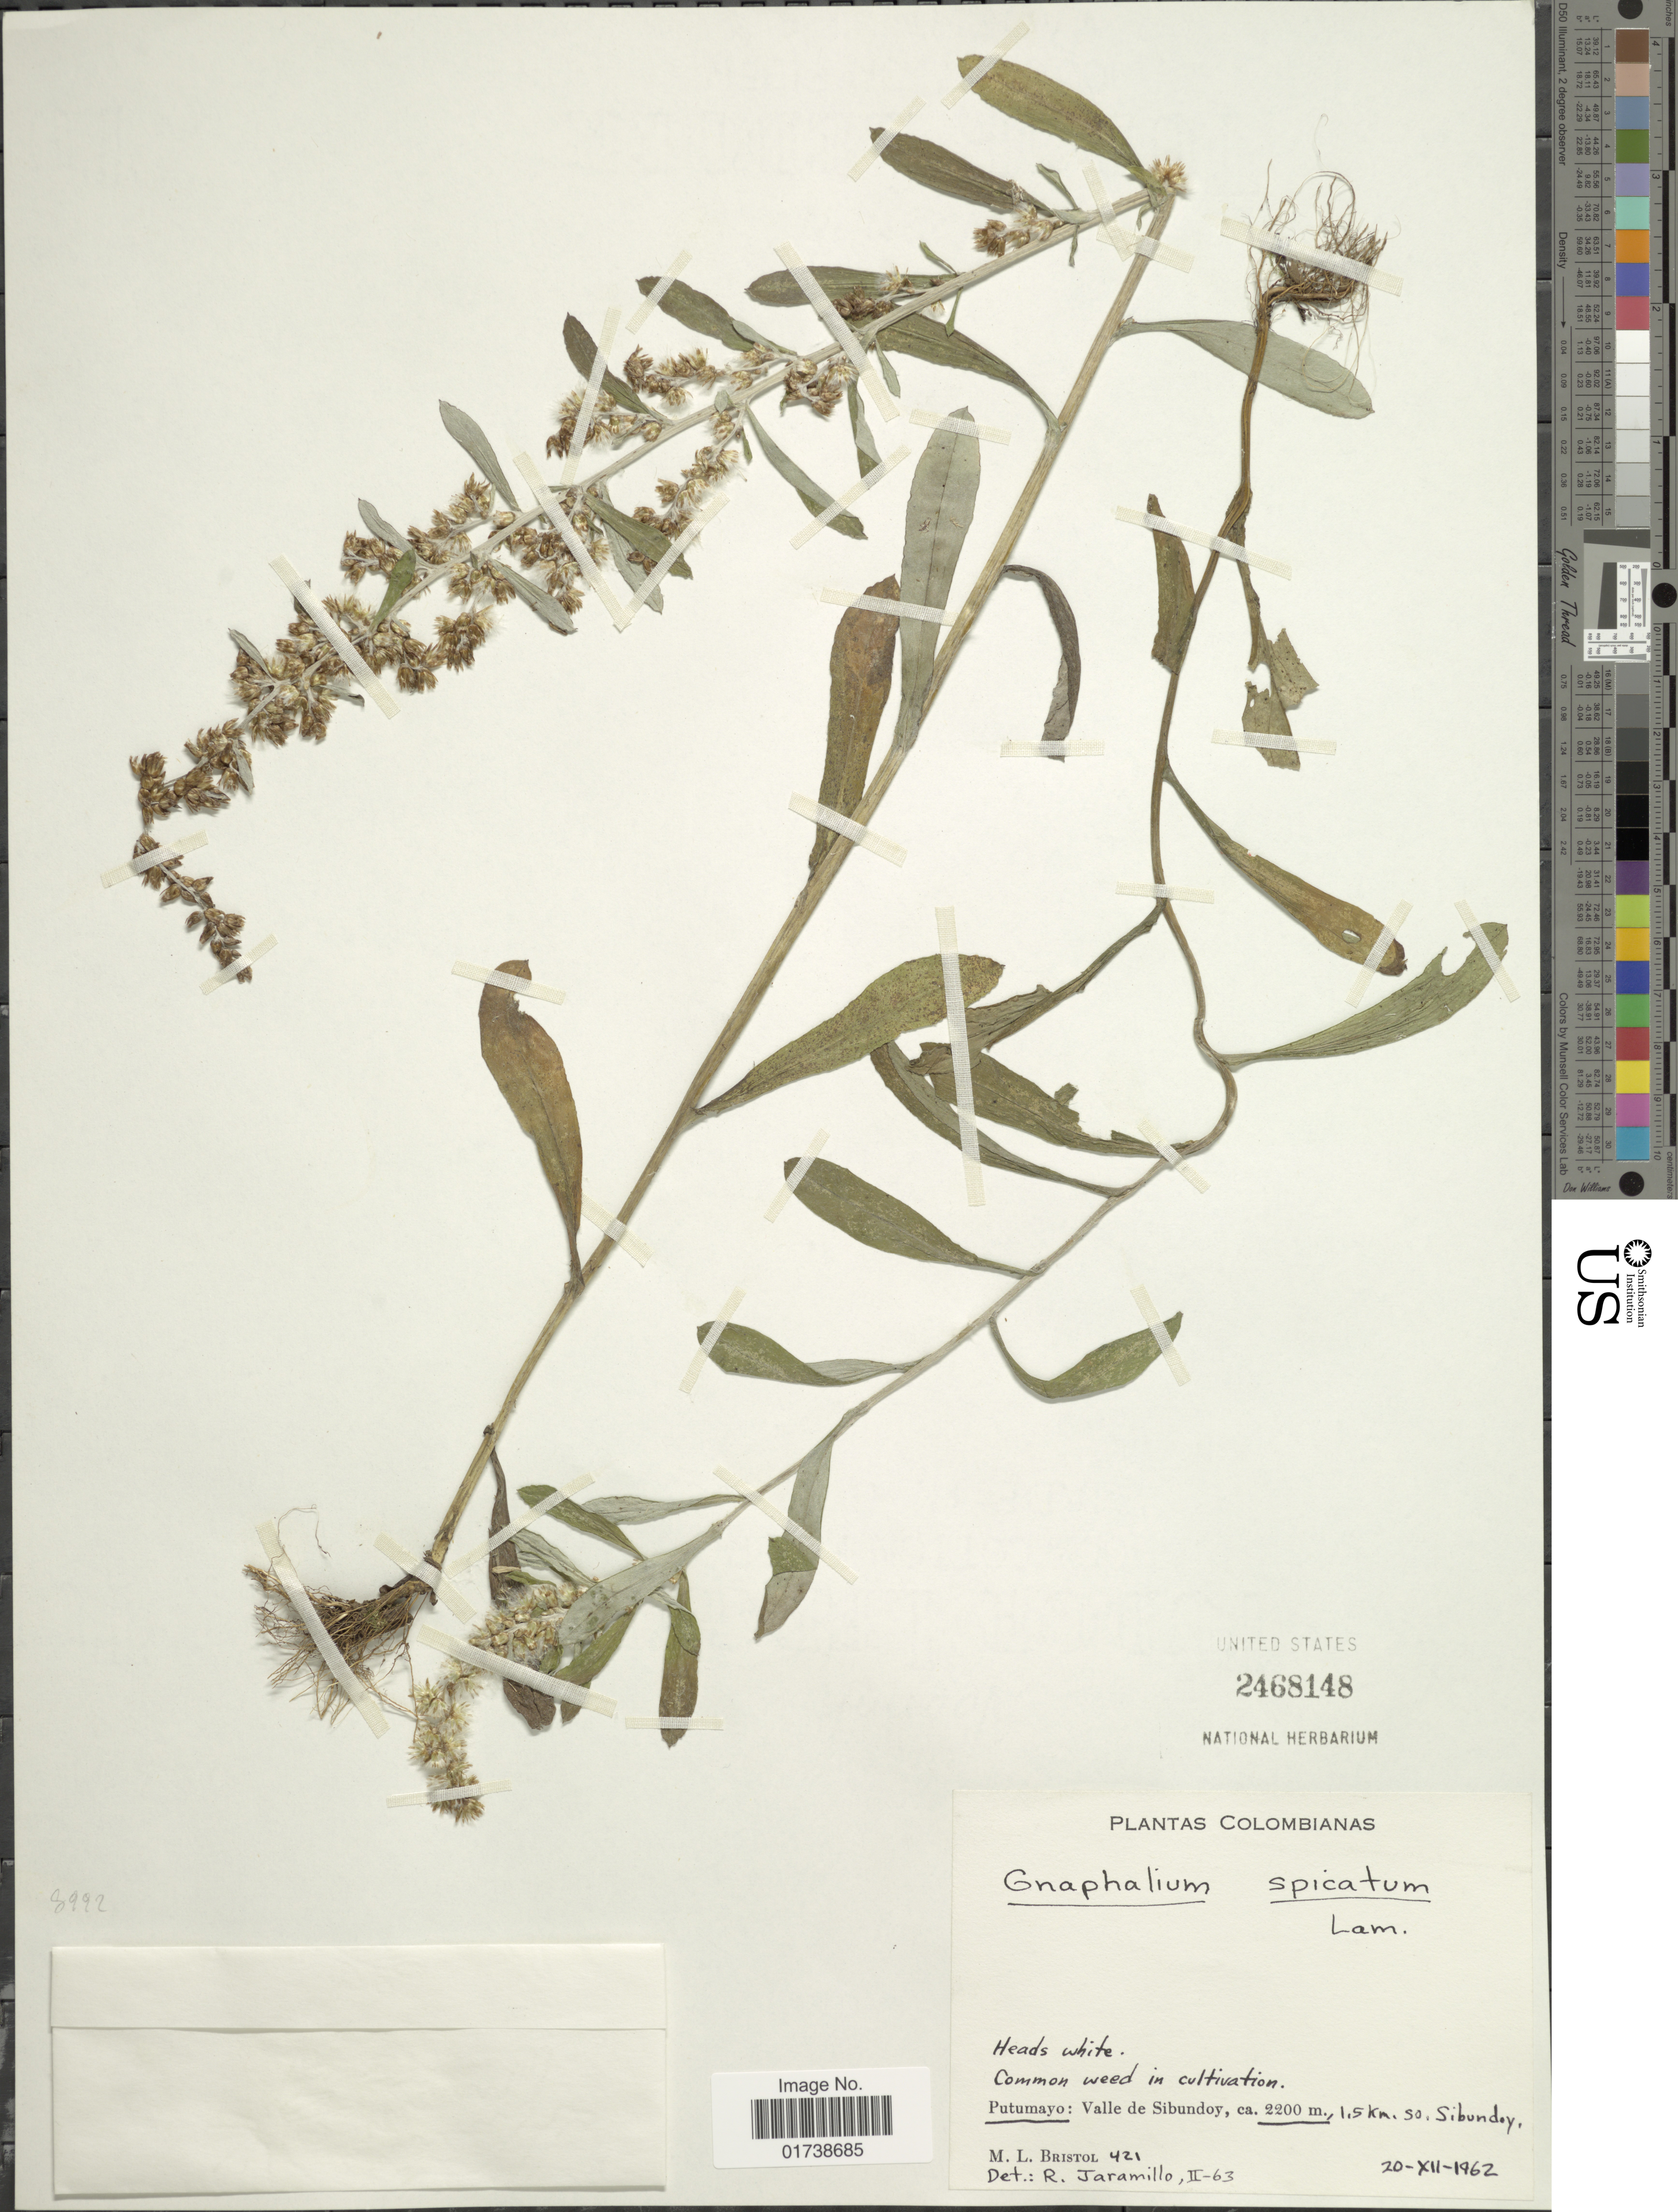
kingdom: Plantae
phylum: Tracheophyta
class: Magnoliopsida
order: Asterales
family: Asteraceae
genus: Gamochaeta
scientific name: Gamochaeta spicata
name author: (Lam.) Cabrera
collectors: M. L. Bristol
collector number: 421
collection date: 1962-12-20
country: Colombia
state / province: Putumayo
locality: Valle de Sibundoy, 1.5 km. SO, Sibundoy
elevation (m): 2200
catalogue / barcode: US 2468148